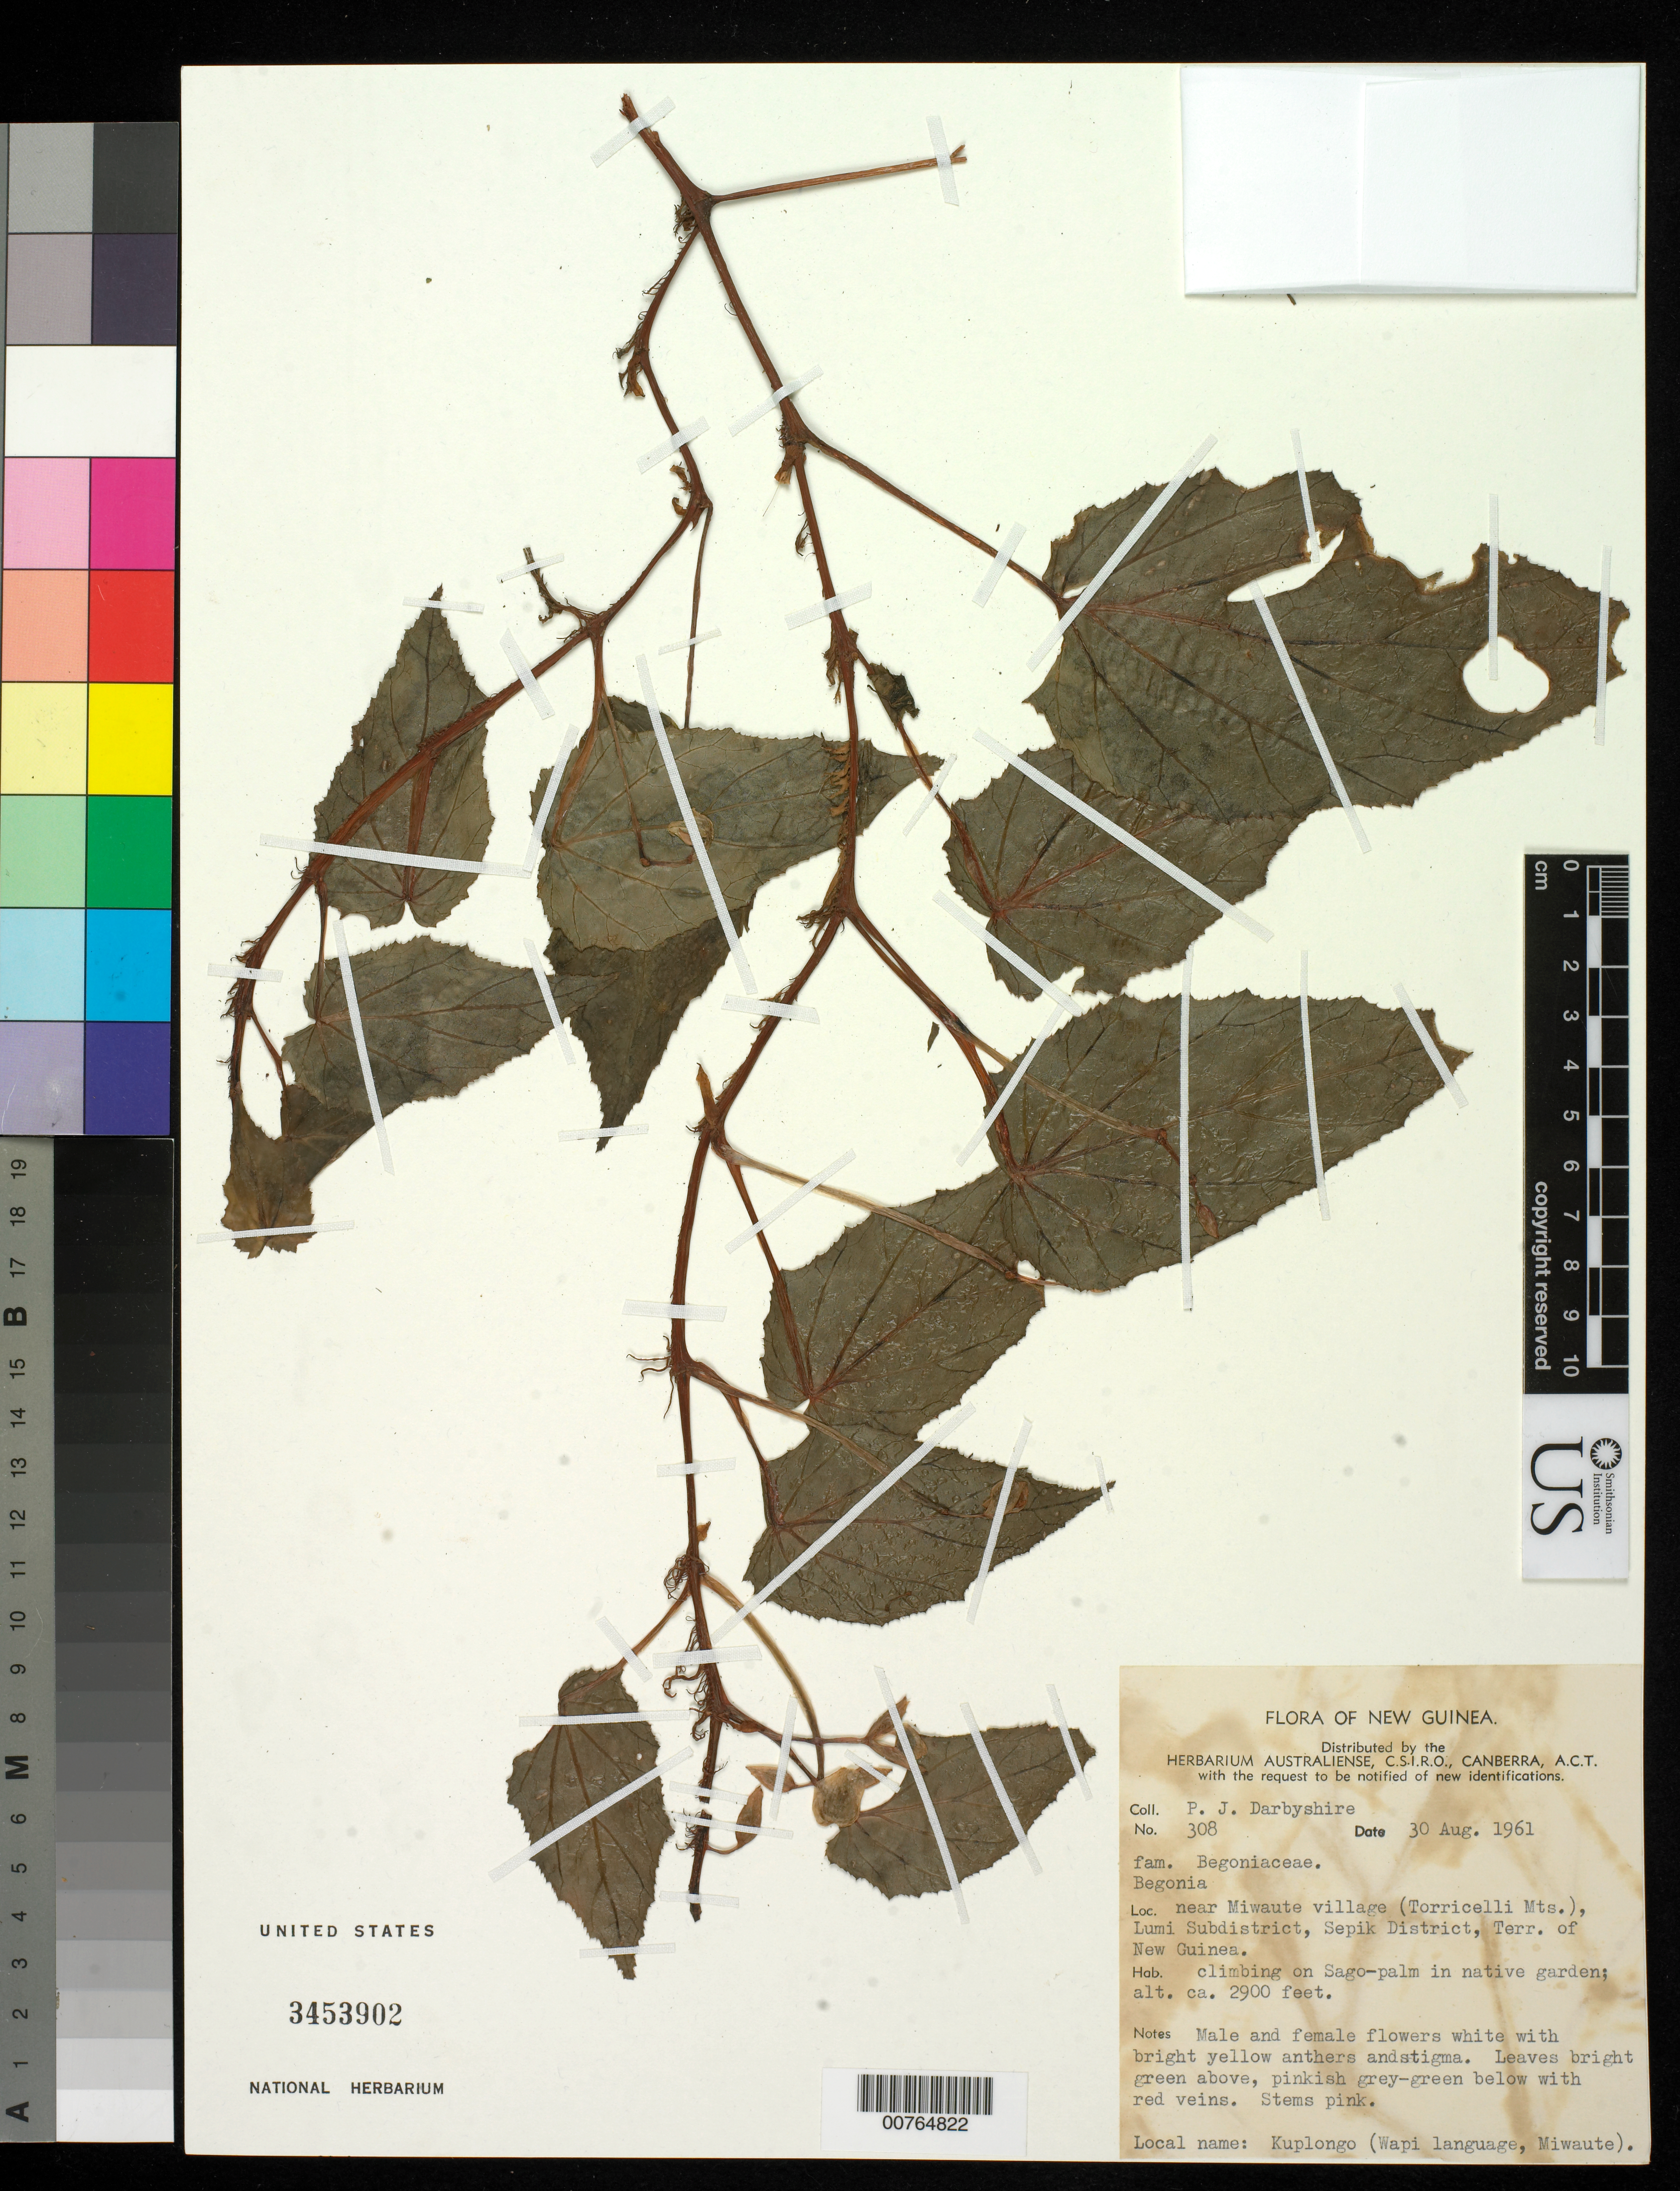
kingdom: Plantae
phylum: Tracheophyta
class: Magnoliopsida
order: Cucurbitales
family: Begoniaceae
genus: Begonia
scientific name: Begonia sp.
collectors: P. Darbyshire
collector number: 308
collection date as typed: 30 Aug 1961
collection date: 1961-08-30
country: Papua New Guinea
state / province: Southern Highlands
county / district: Sepik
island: New Guinea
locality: Near Miwaute village, Torricelli Mts.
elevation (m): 884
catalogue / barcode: US 3453902